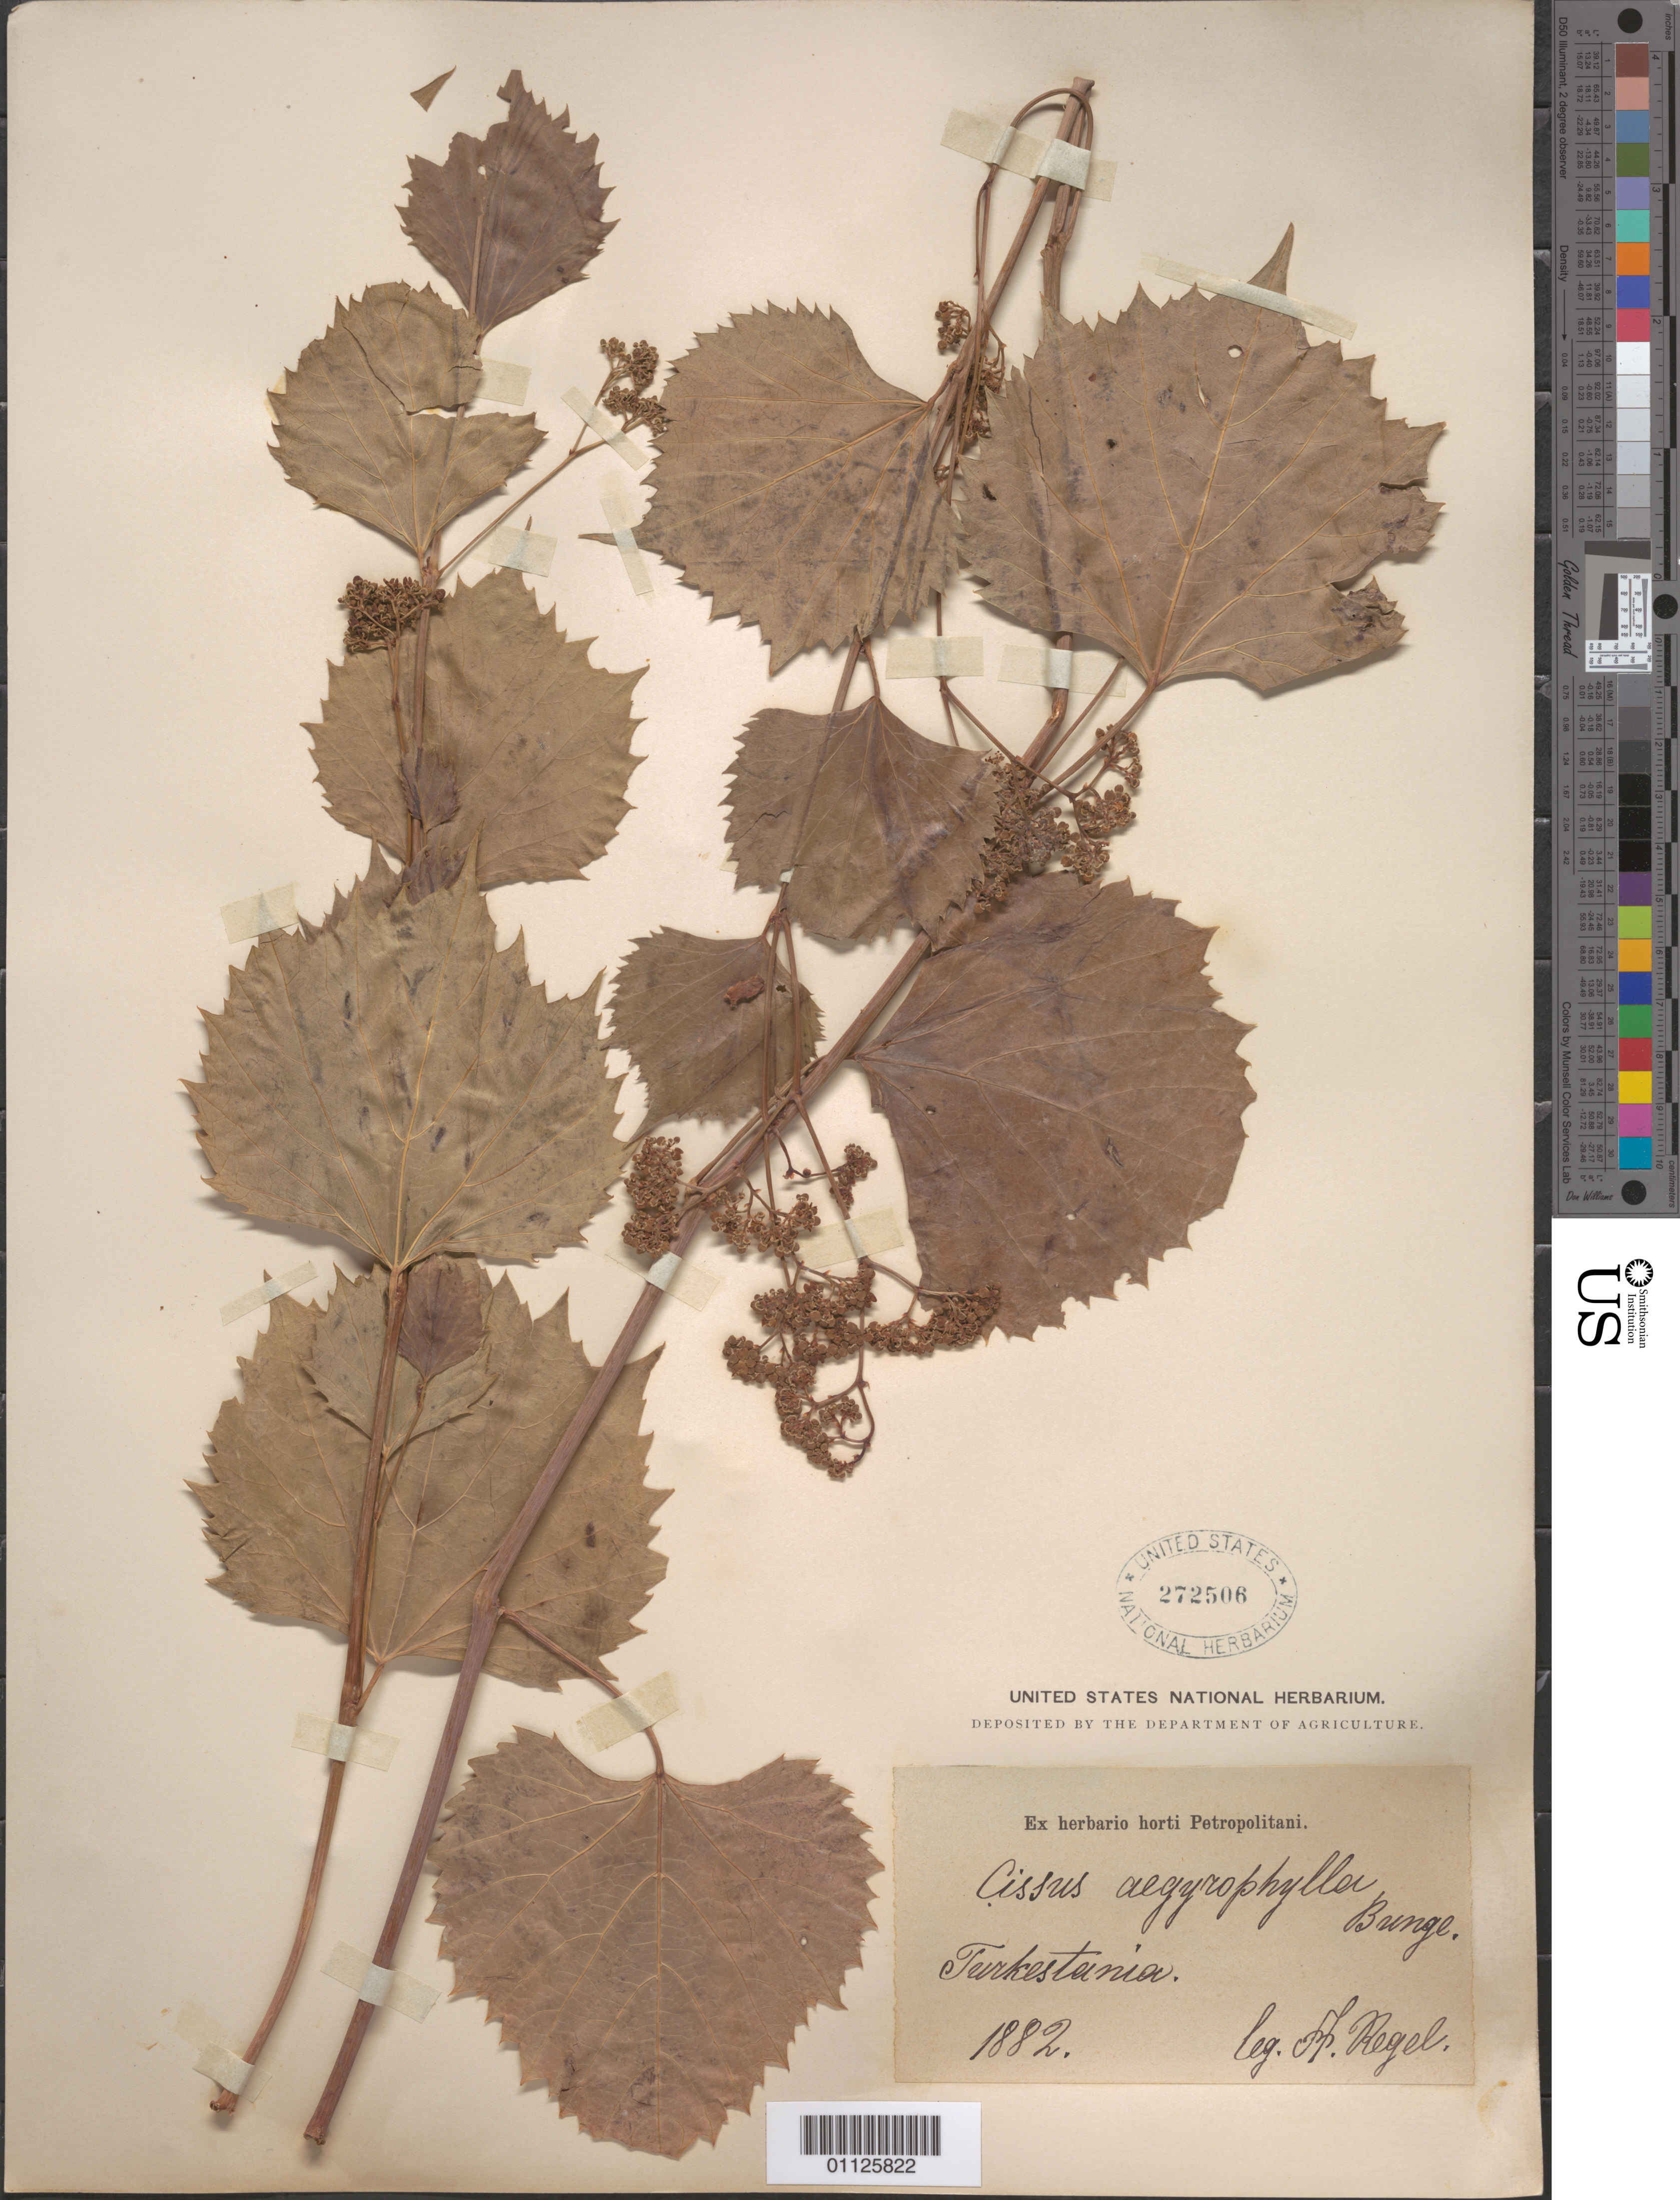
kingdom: Plantae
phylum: Tracheophyta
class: Magnoliopsida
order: Vitales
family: Vitaceae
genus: Cissus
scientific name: Cissus aegirophylla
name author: Bunge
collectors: E. A. von Regel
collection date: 1882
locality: Turkestania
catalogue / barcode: US 272506